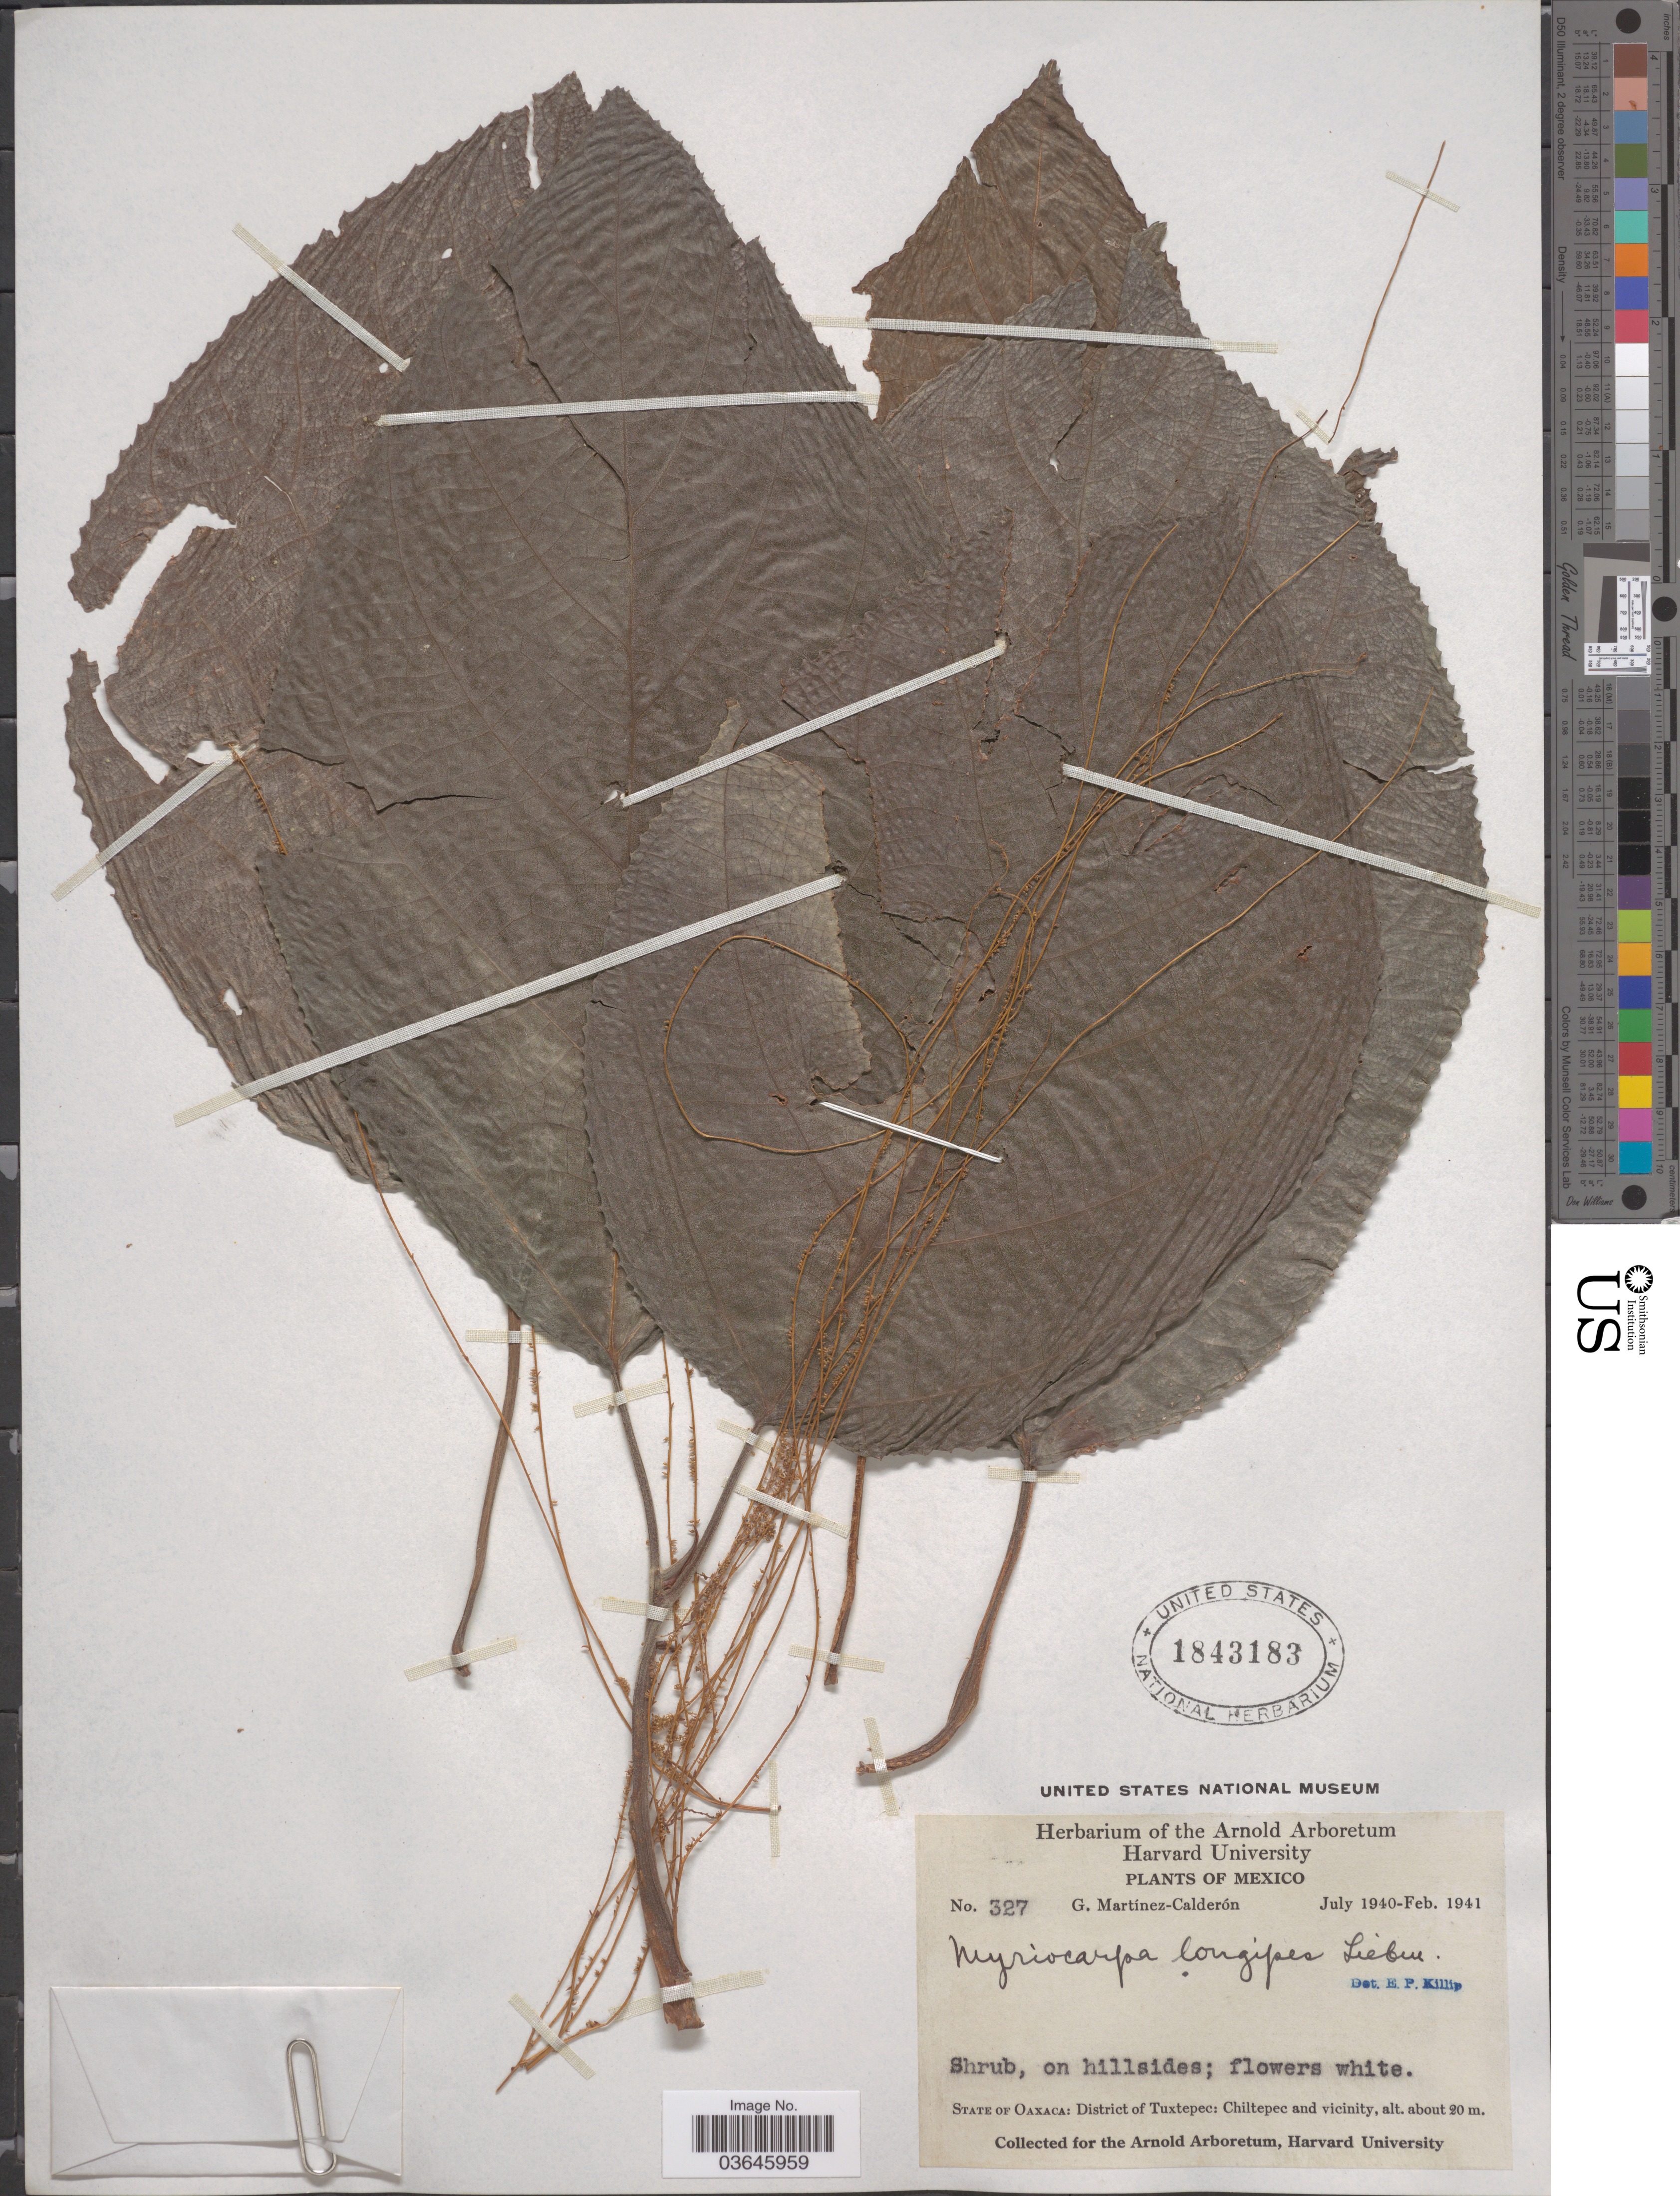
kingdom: Plantae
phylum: Tracheophyta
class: Magnoliopsida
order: Rosales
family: Urticaceae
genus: Myriocarpa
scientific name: Myriocarpa longipes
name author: Liebm.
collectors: G. Martínez Calderón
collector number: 327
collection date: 1940-07/1941-02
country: Mexico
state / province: Oaxaca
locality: District of Tuxtepec: Chiltepec and vicinity.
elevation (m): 20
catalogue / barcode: US 1843183